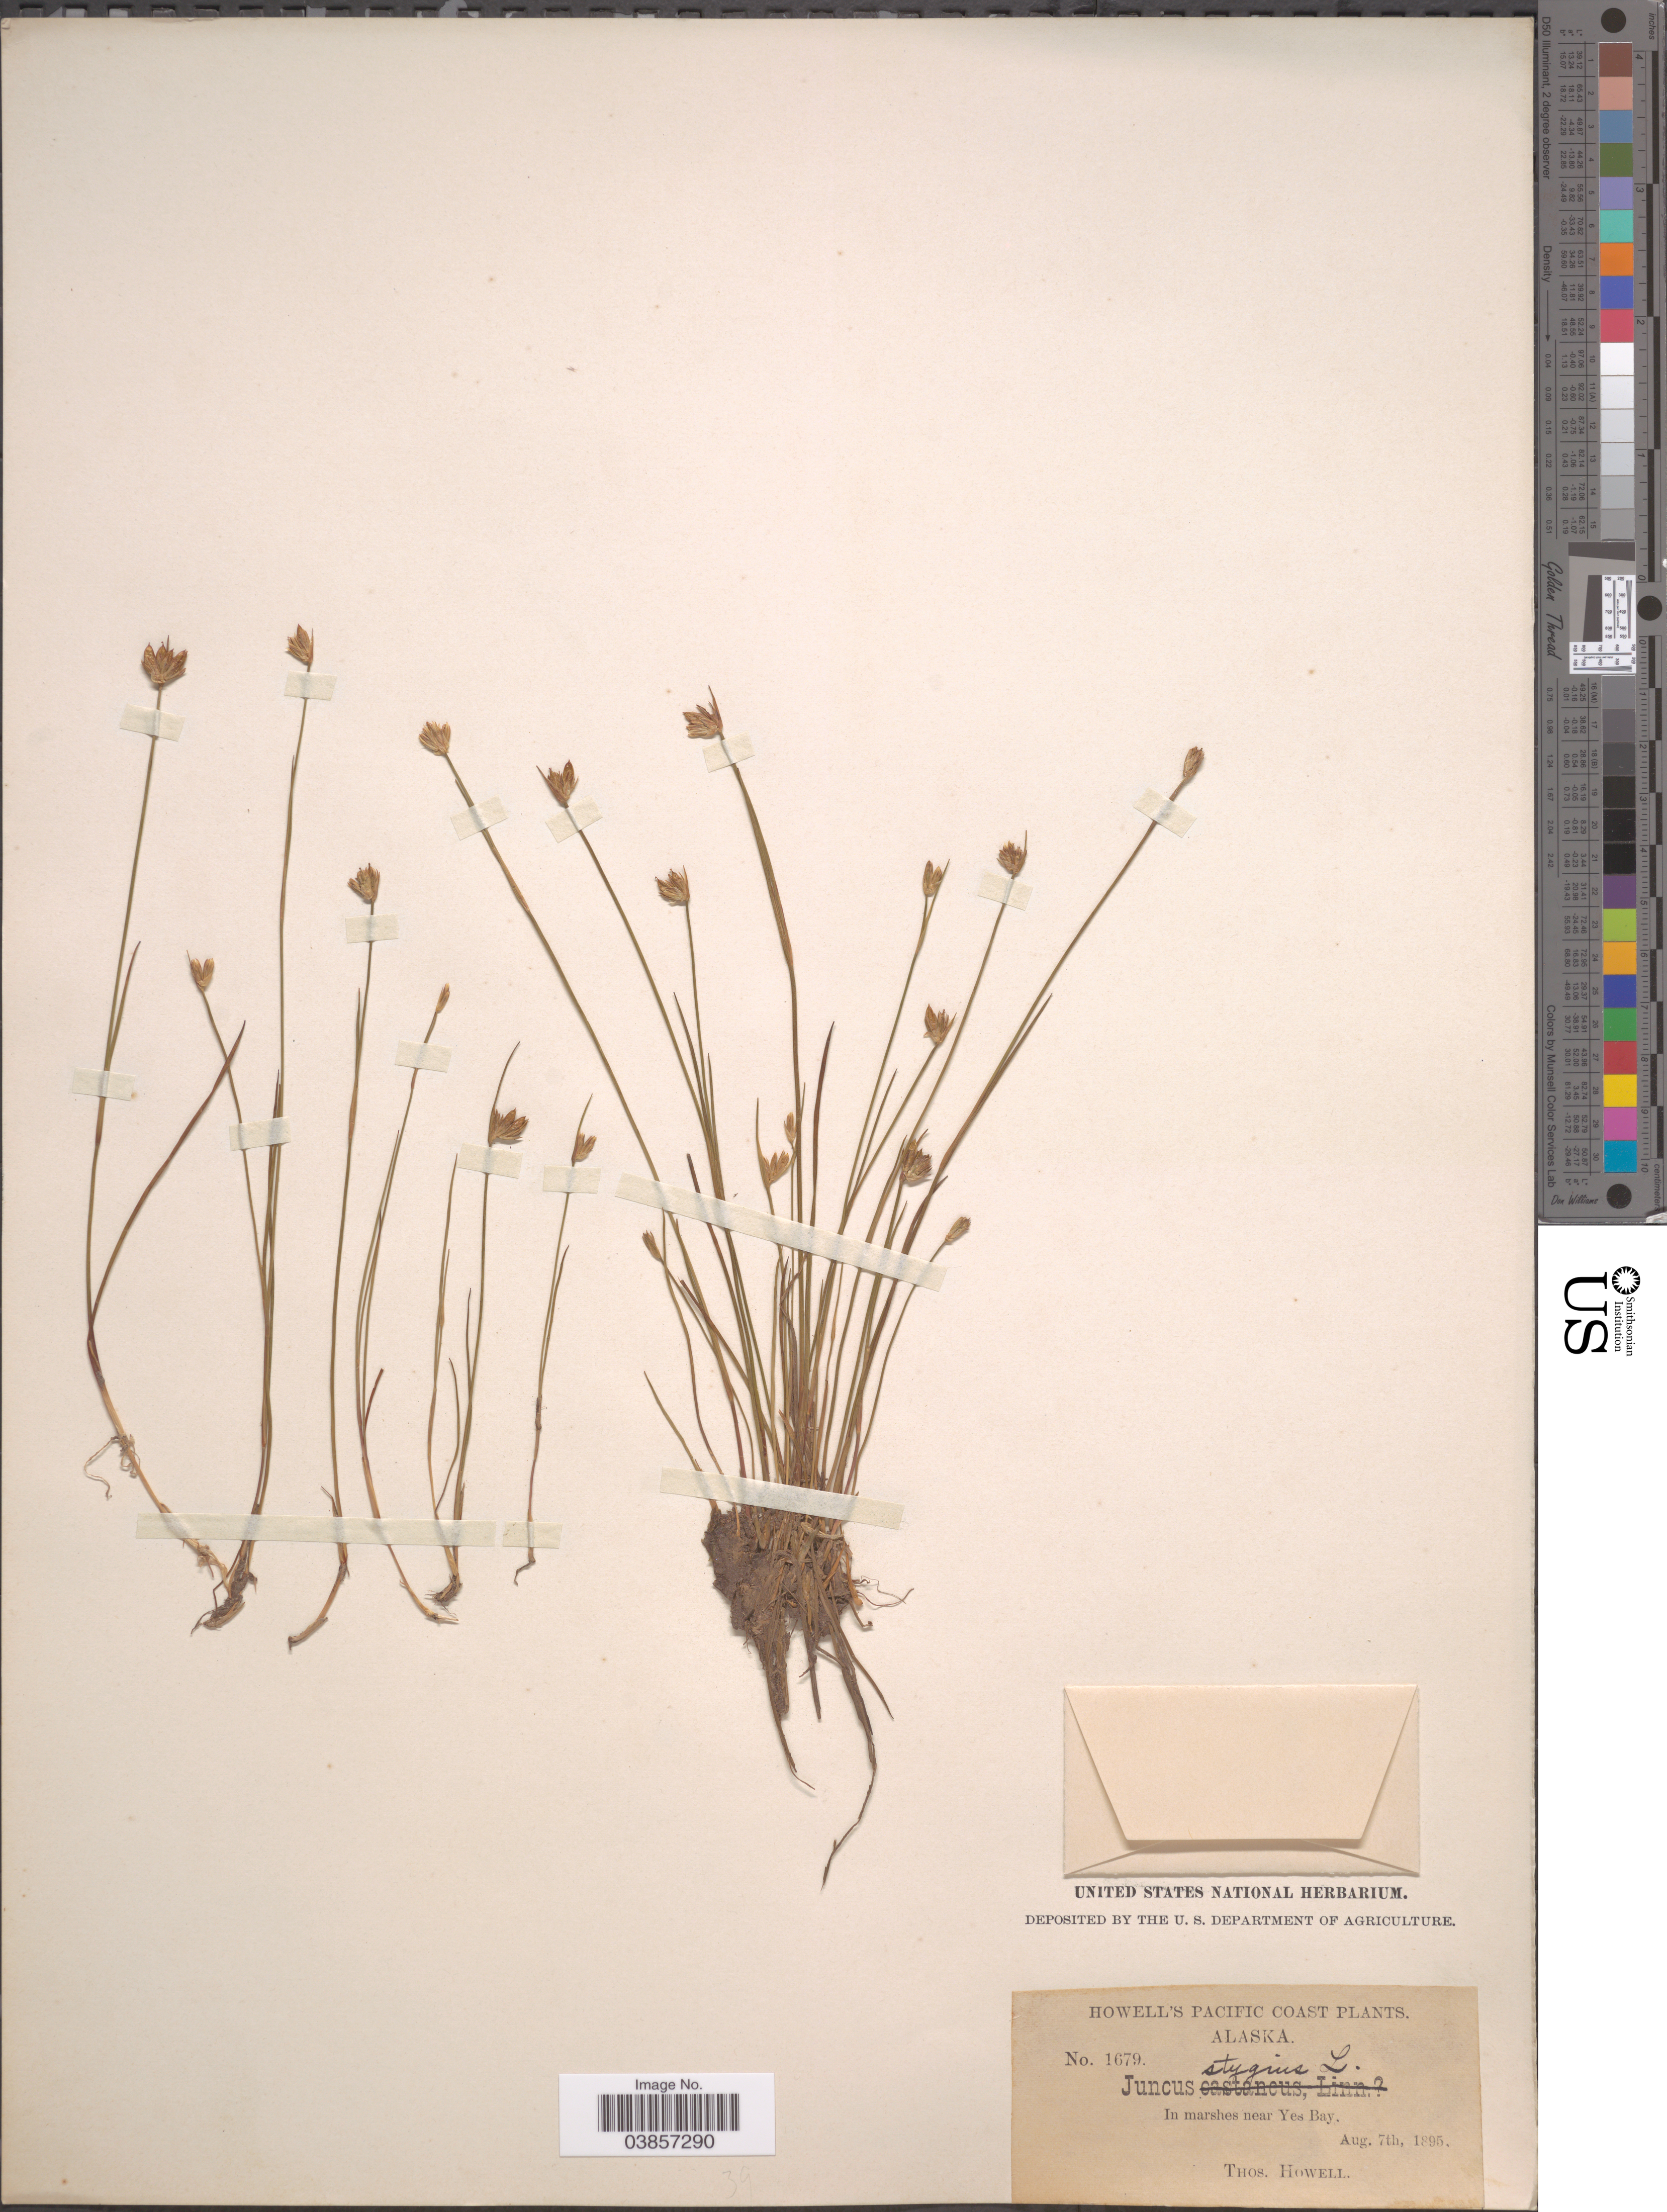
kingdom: Plantae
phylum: Tracheophyta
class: Liliopsida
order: Poales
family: Juncaceae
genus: Juncus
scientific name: Juncus stygius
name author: L.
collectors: T. Howell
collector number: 1679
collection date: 1895-08-07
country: United States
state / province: Alaska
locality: Pacific Coast, In marshes near Yes Bay.